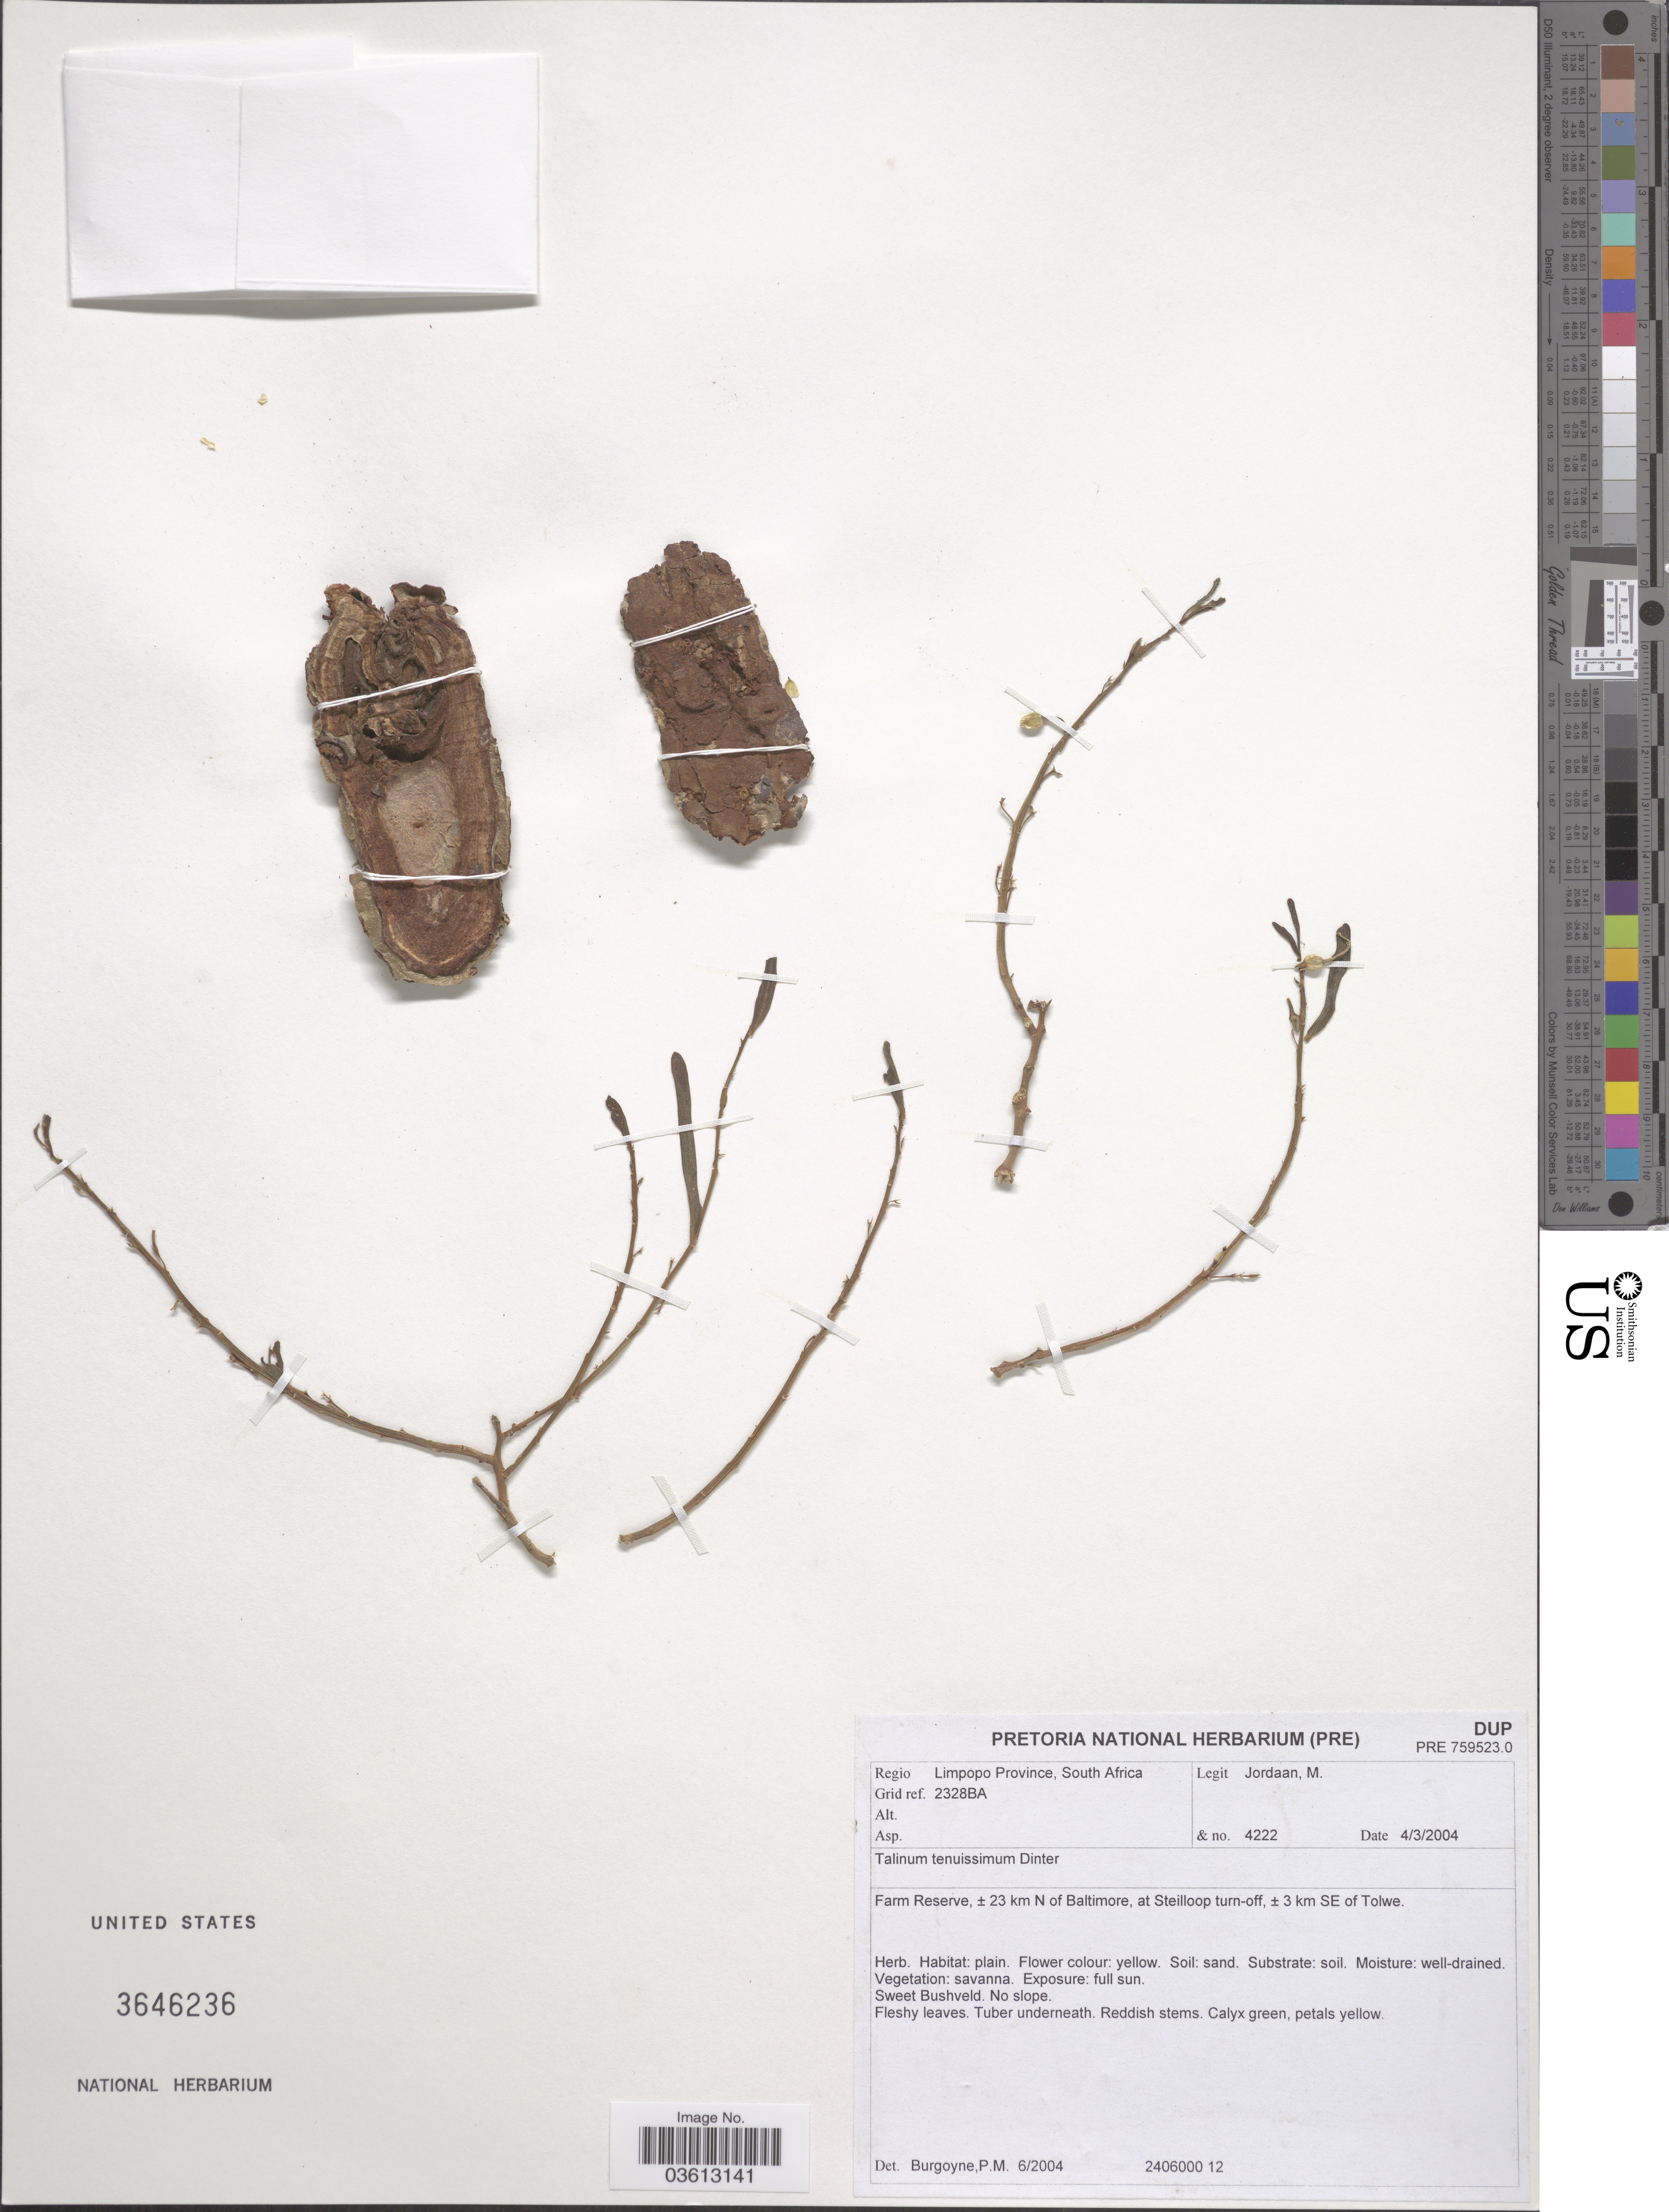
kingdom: Plantae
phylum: Tracheophyta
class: Magnoliopsida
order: Caryophyllales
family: Talinaceae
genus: Talinum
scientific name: Talinum tenuissimum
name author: Dinter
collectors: M. Jordaan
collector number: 4222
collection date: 2004-03-04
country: South Africa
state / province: Limpopo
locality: Regio Limpopo Province, South Africa. Grid ref. 2328BA. Farm Reserve, ± 23 km N of Baltimore, at Steilloop turn-off, ± 3 km SE of Tolwe.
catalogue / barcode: US 3646236